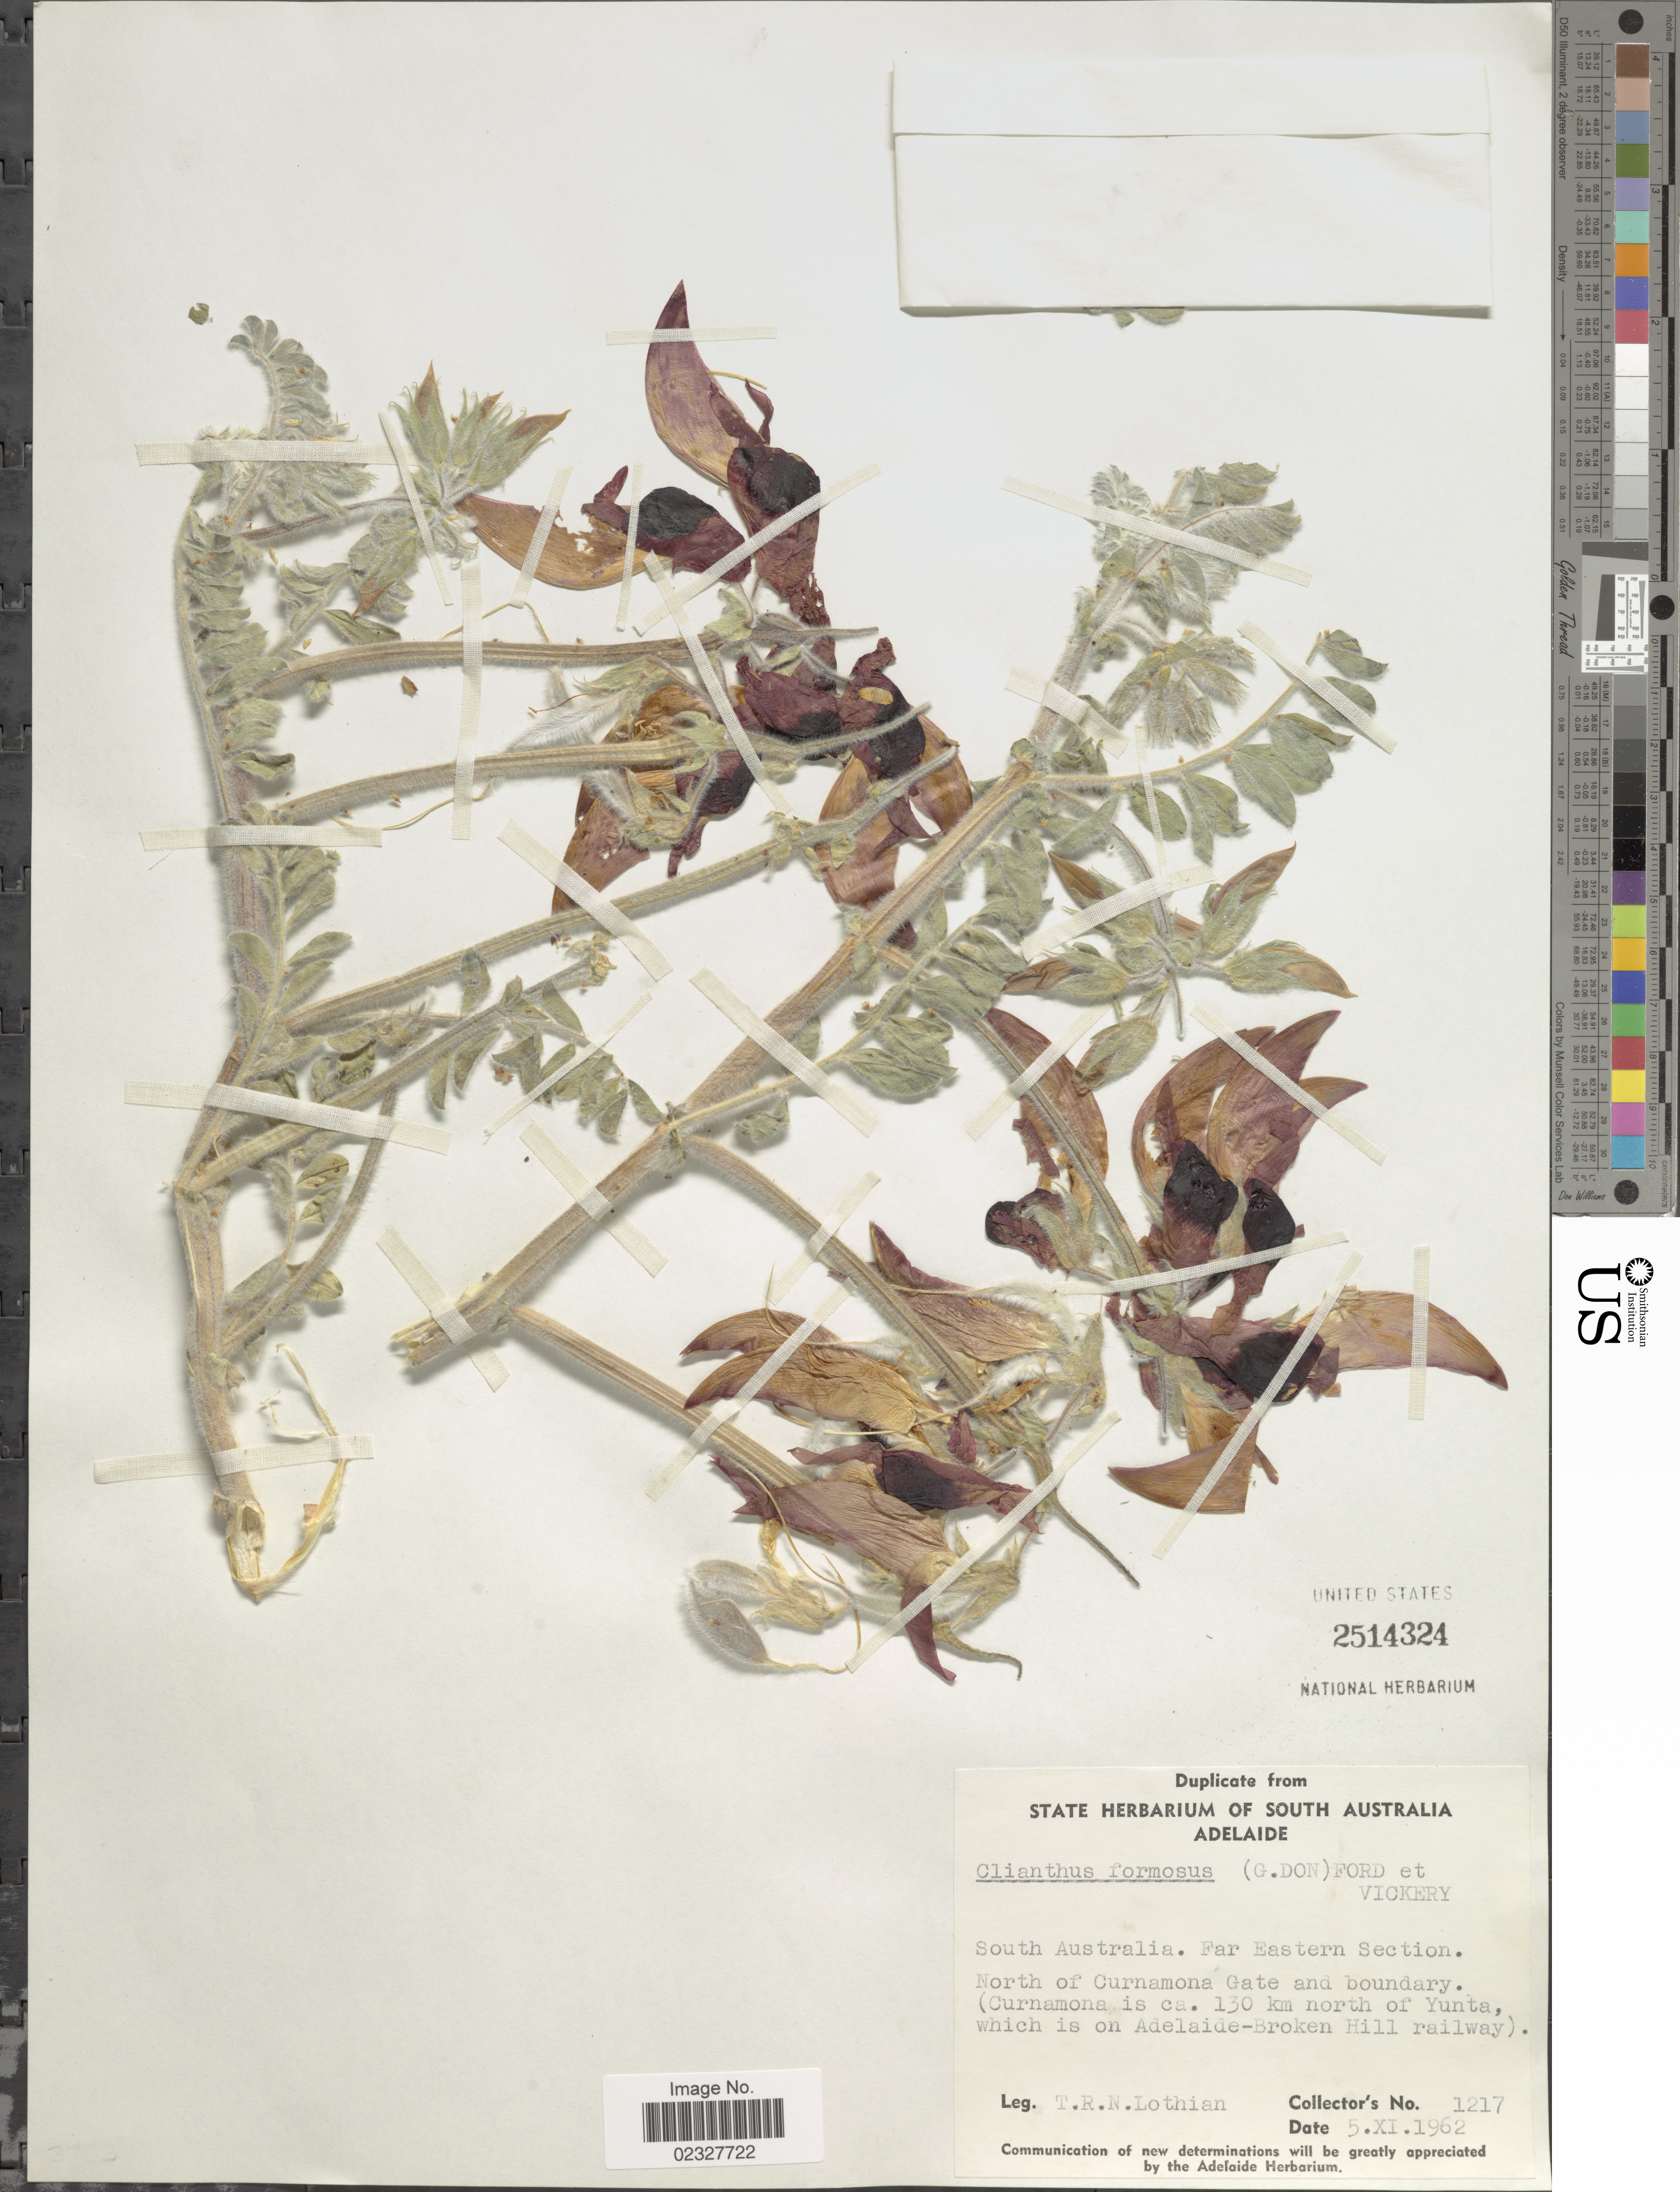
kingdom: Plantae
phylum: Tracheophyta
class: Magnoliopsida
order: Fabales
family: Fabaceae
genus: Clianthus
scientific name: Clianthus formosus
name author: (G. Don) Ford & Vickery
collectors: T. Lothian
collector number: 1217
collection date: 1962-11-05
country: Australia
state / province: South Australia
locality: South Australia. Far Eastern Section. North of Curnamona Gate and Boundary. (Curnamona is ca. 130 km north of Yunta, which is on Adelaide-broken Hill railway).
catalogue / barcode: US 2514324